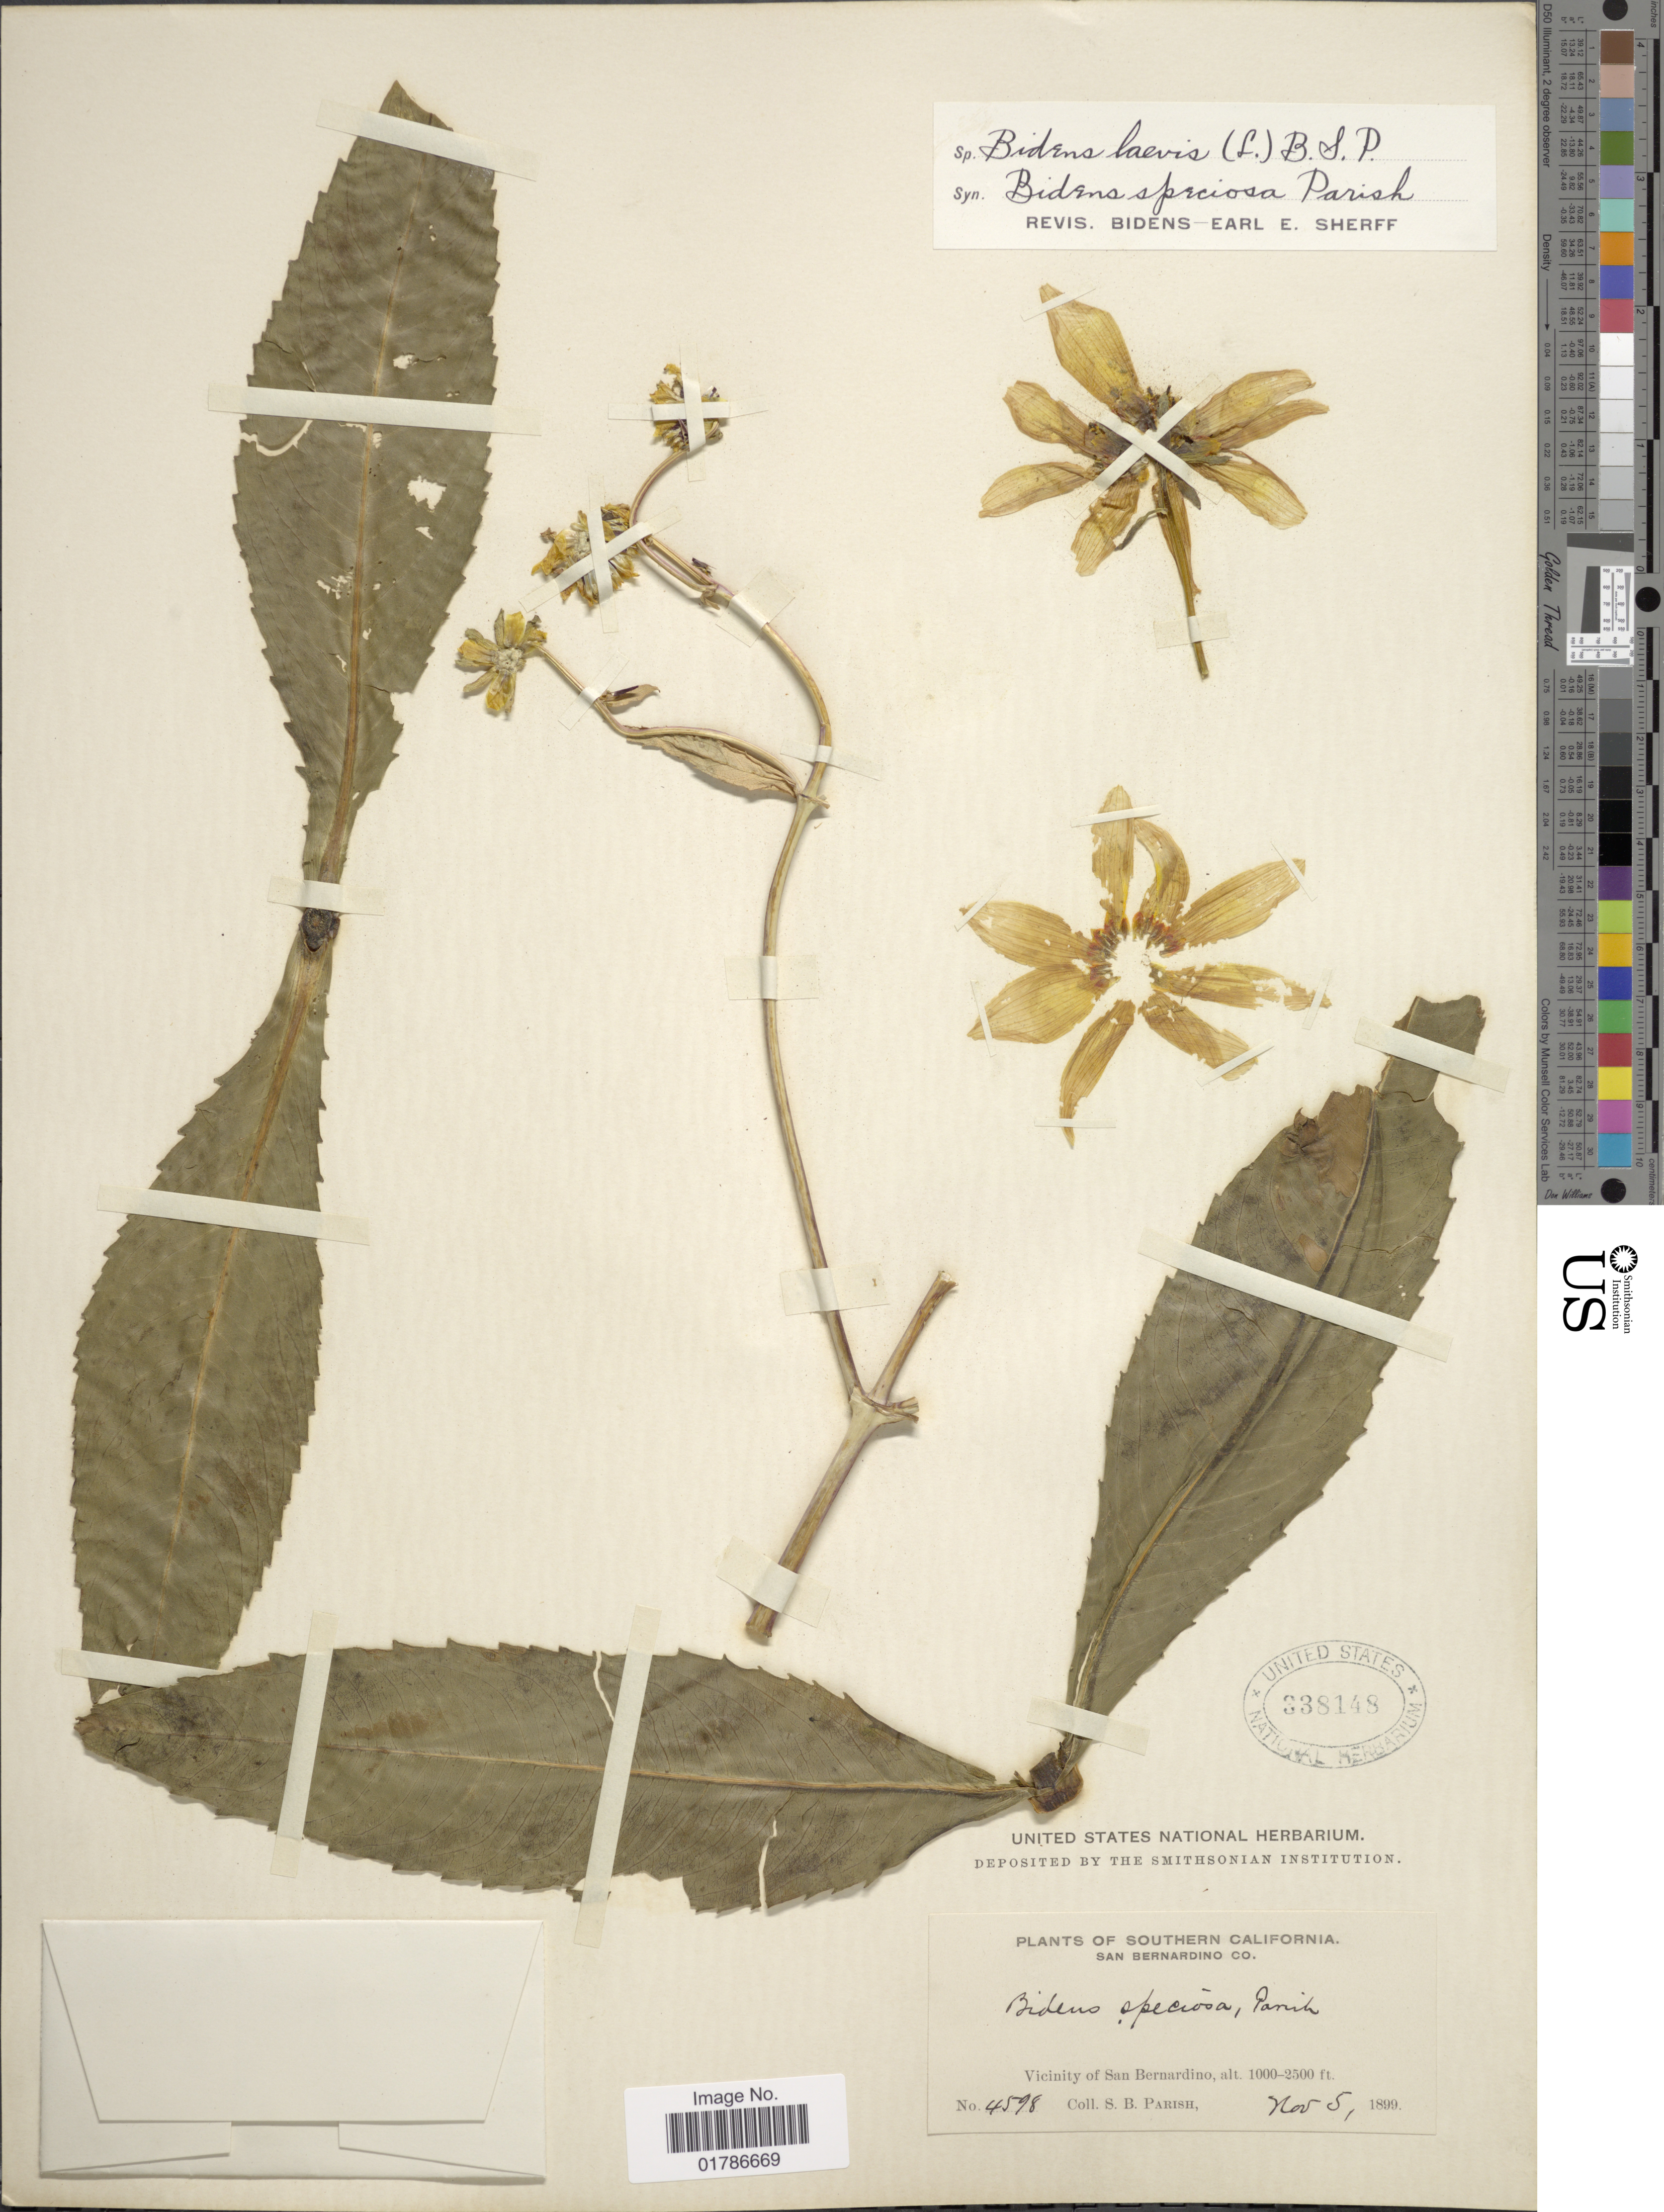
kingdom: Plantae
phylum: Tracheophyta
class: Magnoliopsida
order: Asterales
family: Asteraceae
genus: Bidens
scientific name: Bidens laevis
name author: (L.) Britton, Stearns & Poggenb.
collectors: S. B. Parish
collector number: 4598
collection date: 1899-11-05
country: United States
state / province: California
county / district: San Bernardino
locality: Southern California, San Bernardino Co., Vicinity of San Bernardino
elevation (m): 305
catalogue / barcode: US 338148